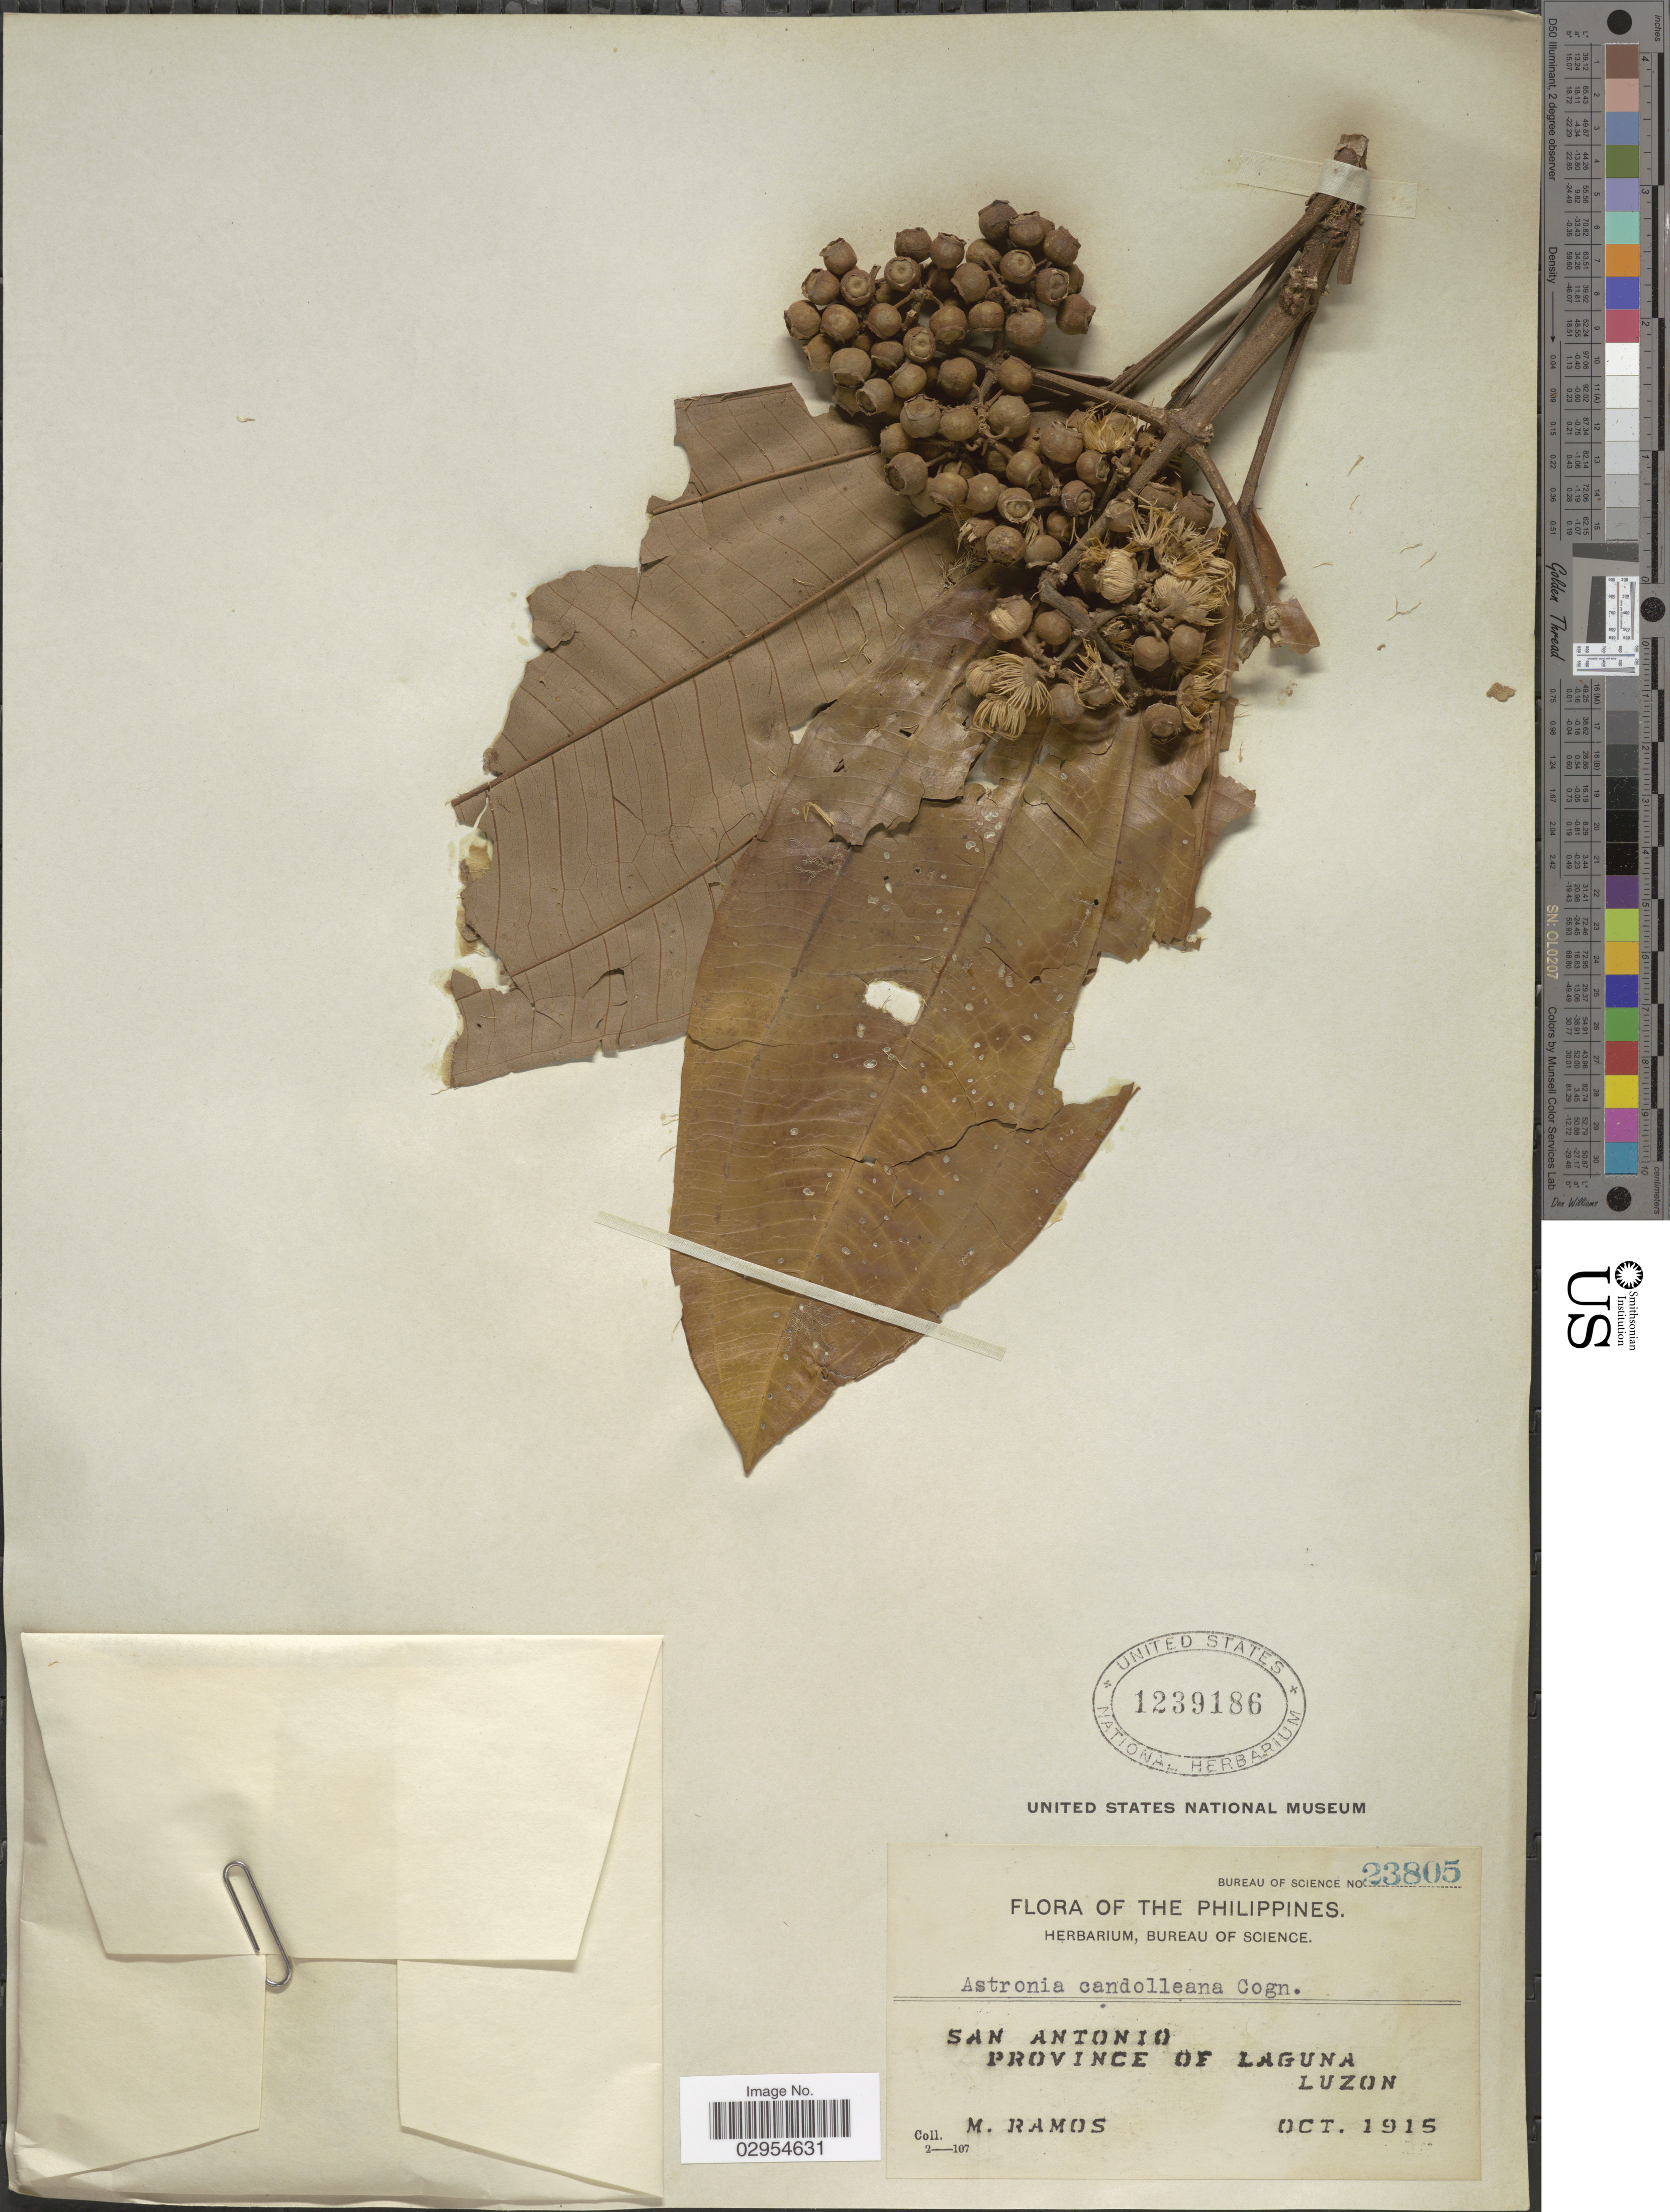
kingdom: Plantae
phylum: Tracheophyta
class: Magnoliopsida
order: Myrtales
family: Melastomataceae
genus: Astronia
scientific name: Astronia candolleana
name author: Cogn.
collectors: M. Ramos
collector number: Bureau of Science 23805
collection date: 1915-10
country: Philippines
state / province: Calabarzon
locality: San Antonio. Province of Laguna. Luzon.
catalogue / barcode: US 1239186